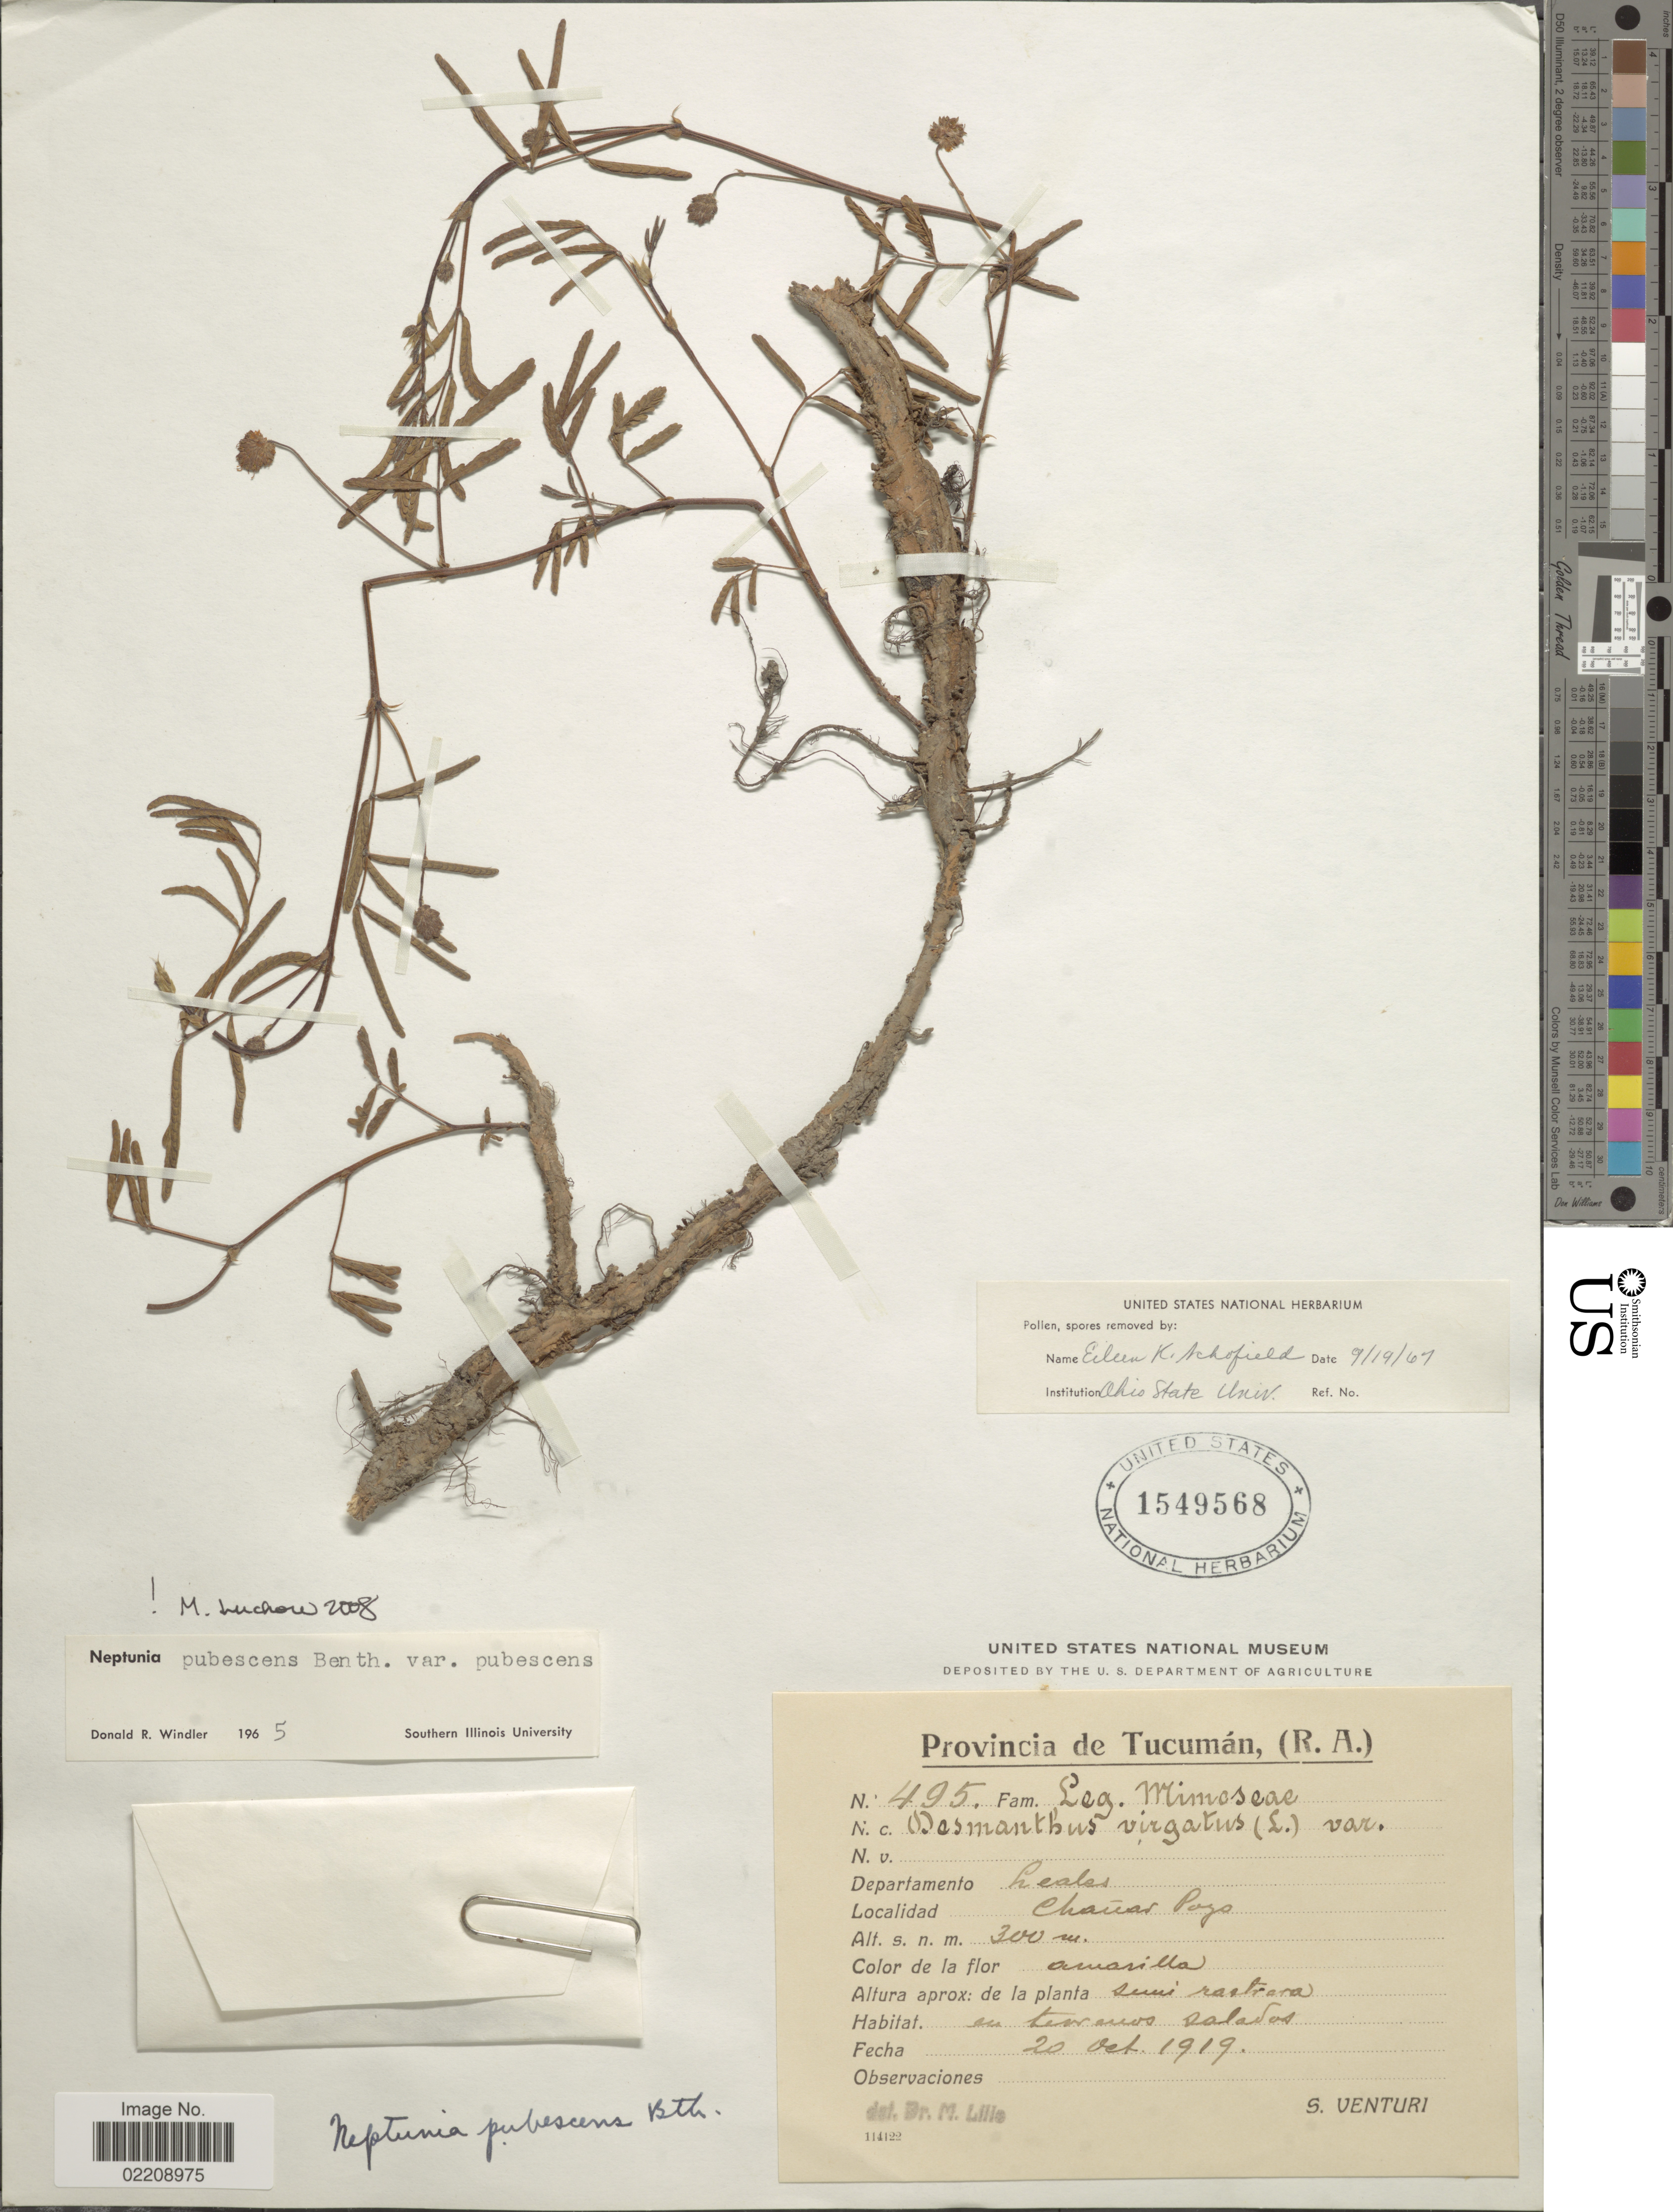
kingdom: Plantae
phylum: Tracheophyta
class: Magnoliopsida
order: Fabales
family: Fabaceae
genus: Neptunia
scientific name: Neptunia pubescens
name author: Benth.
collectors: S. Venturi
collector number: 495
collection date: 1919-10-20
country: Argentina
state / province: Tucuman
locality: Departamento Leales, Chanar Pozo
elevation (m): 300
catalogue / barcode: US 1549568